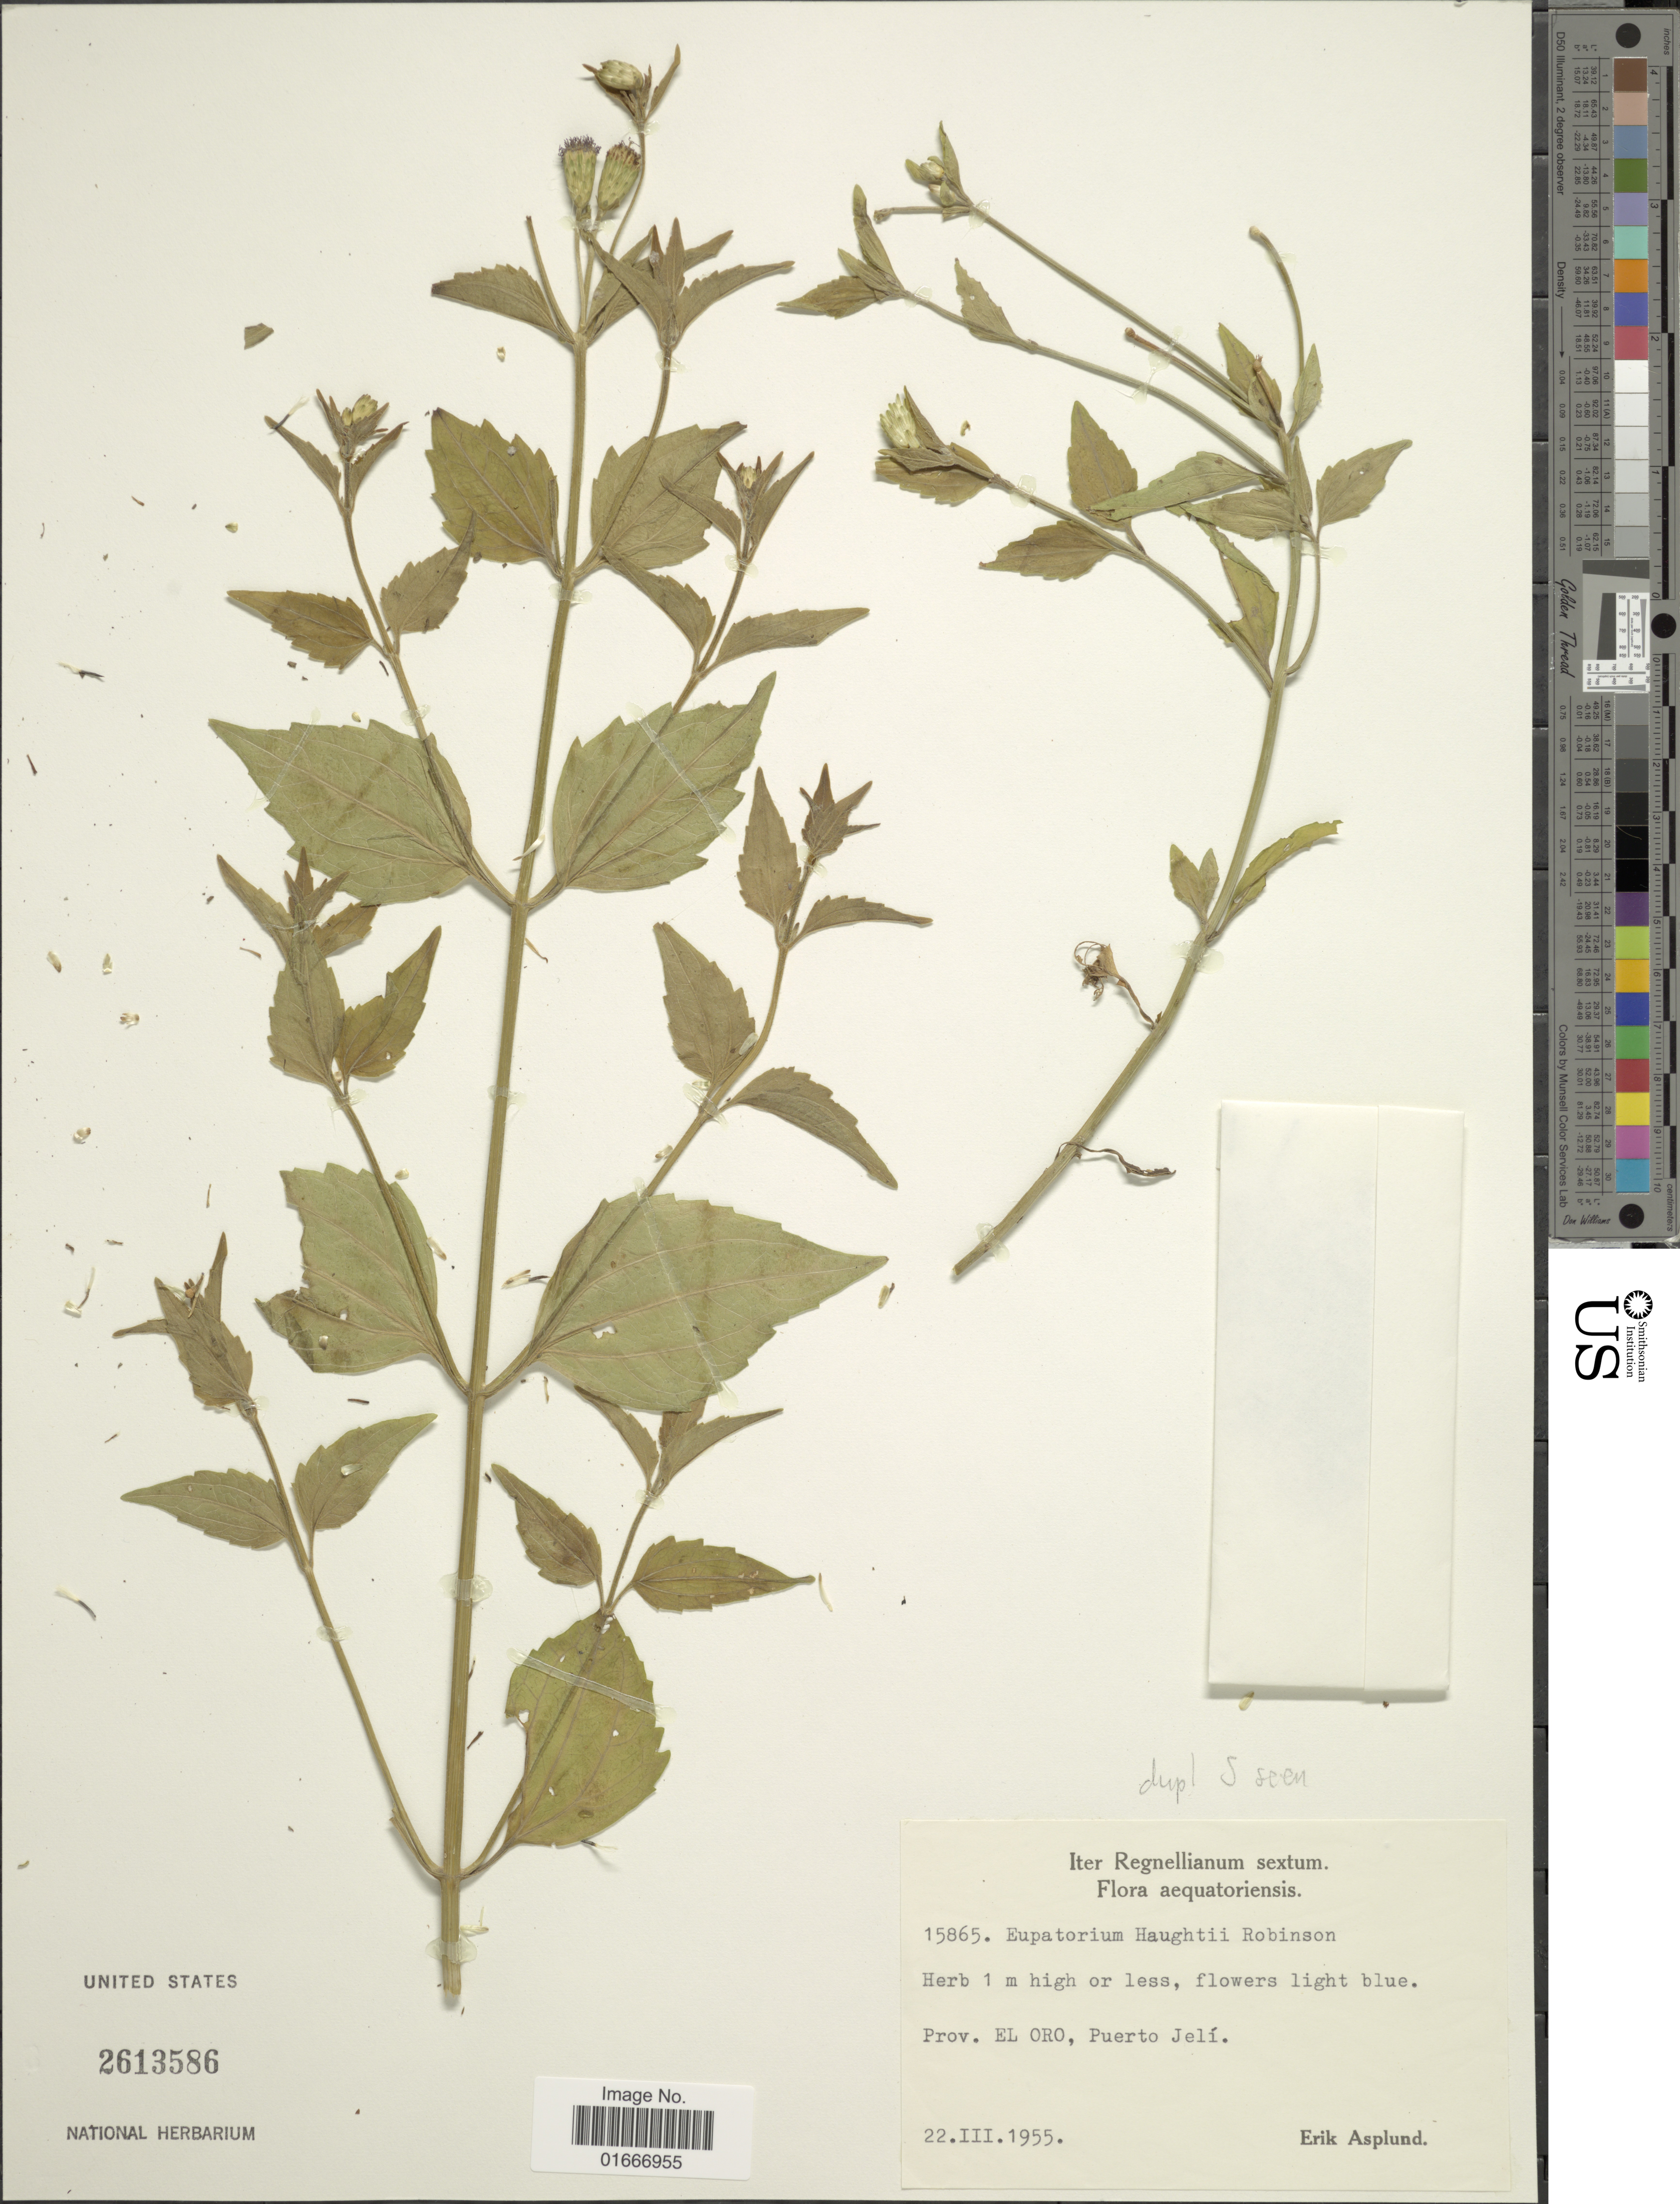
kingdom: Plantae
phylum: Tracheophyta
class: Magnoliopsida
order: Asterales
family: Asteraceae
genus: Chromolaena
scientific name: Chromolaena serratuloides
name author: (Kunth) R.M. King & H. Rob.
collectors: E. Asplund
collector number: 15865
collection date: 1955-03-22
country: Ecuador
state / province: El Oro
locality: Puerto Jeli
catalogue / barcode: US 2613586